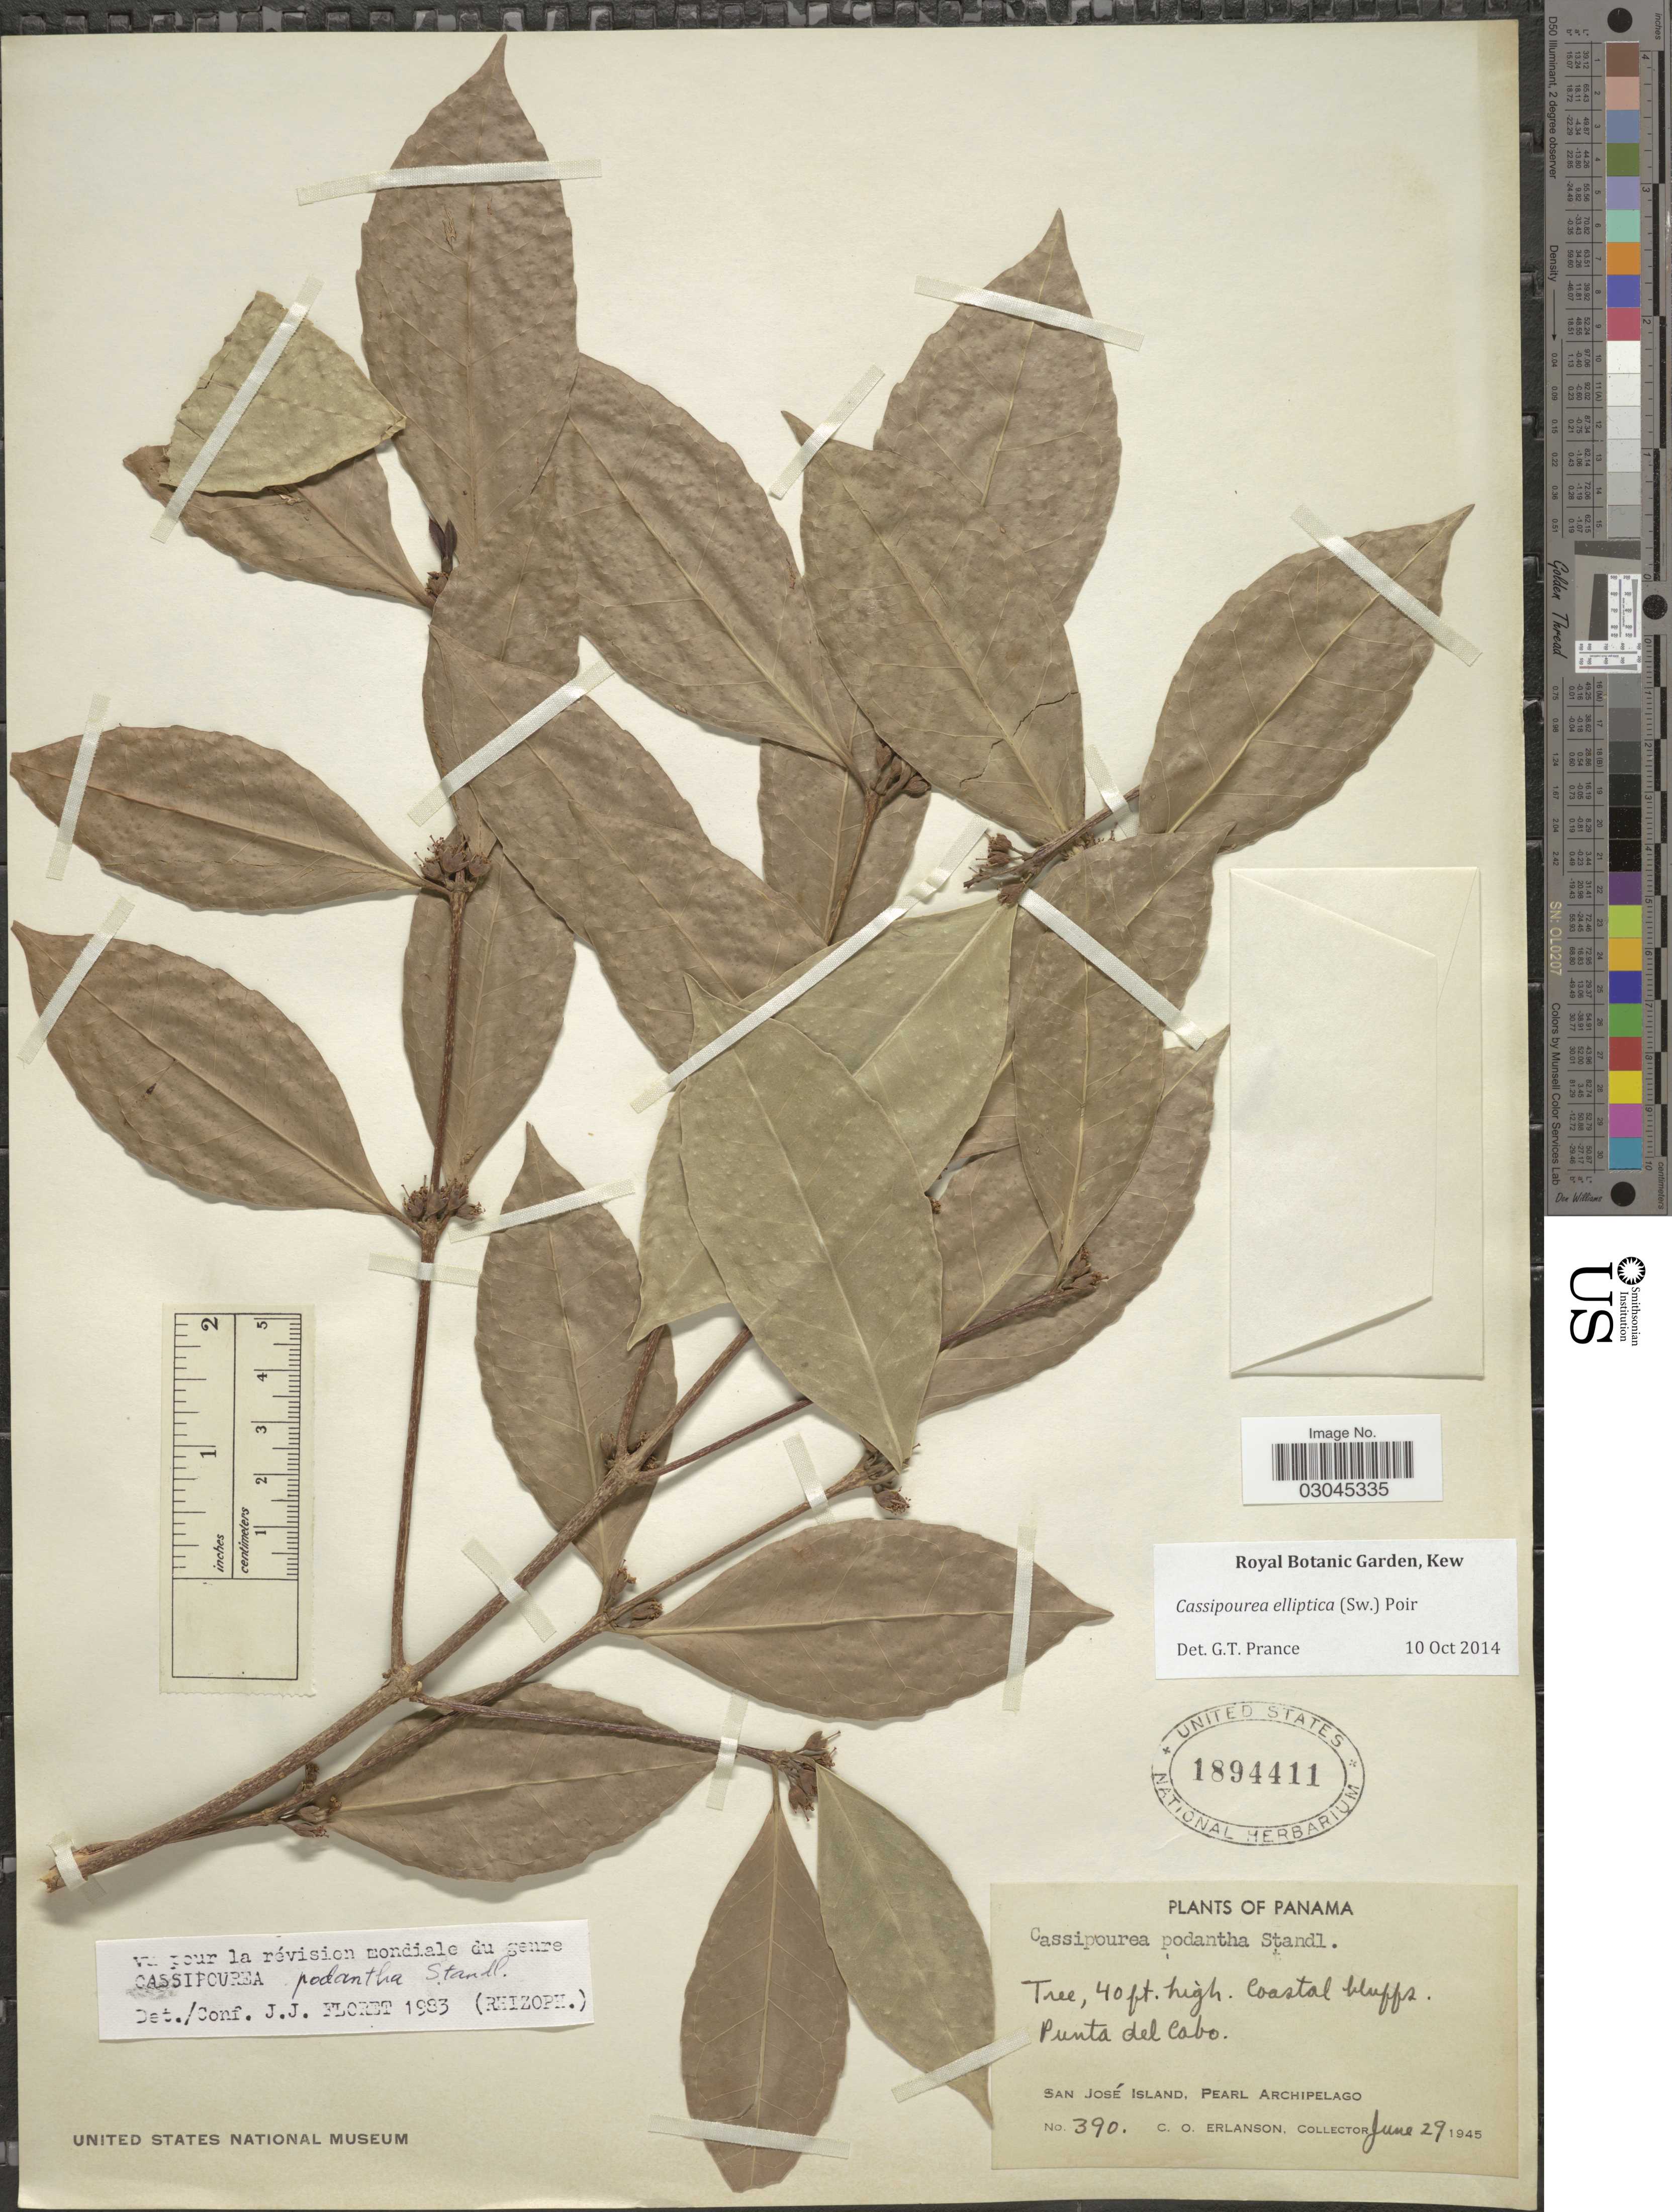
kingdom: Plantae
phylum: Tracheophyta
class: Magnoliopsida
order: Malpighiales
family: Rhizophoraceae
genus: Cassipourea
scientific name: Cassipourea elliptica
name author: (Sw.) Poir.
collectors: C. O. Erlanson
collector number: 390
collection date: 1945-06-29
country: Panama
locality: Punta del Cabo. San José Island, Pearl Archipelago.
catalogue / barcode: US 1894411